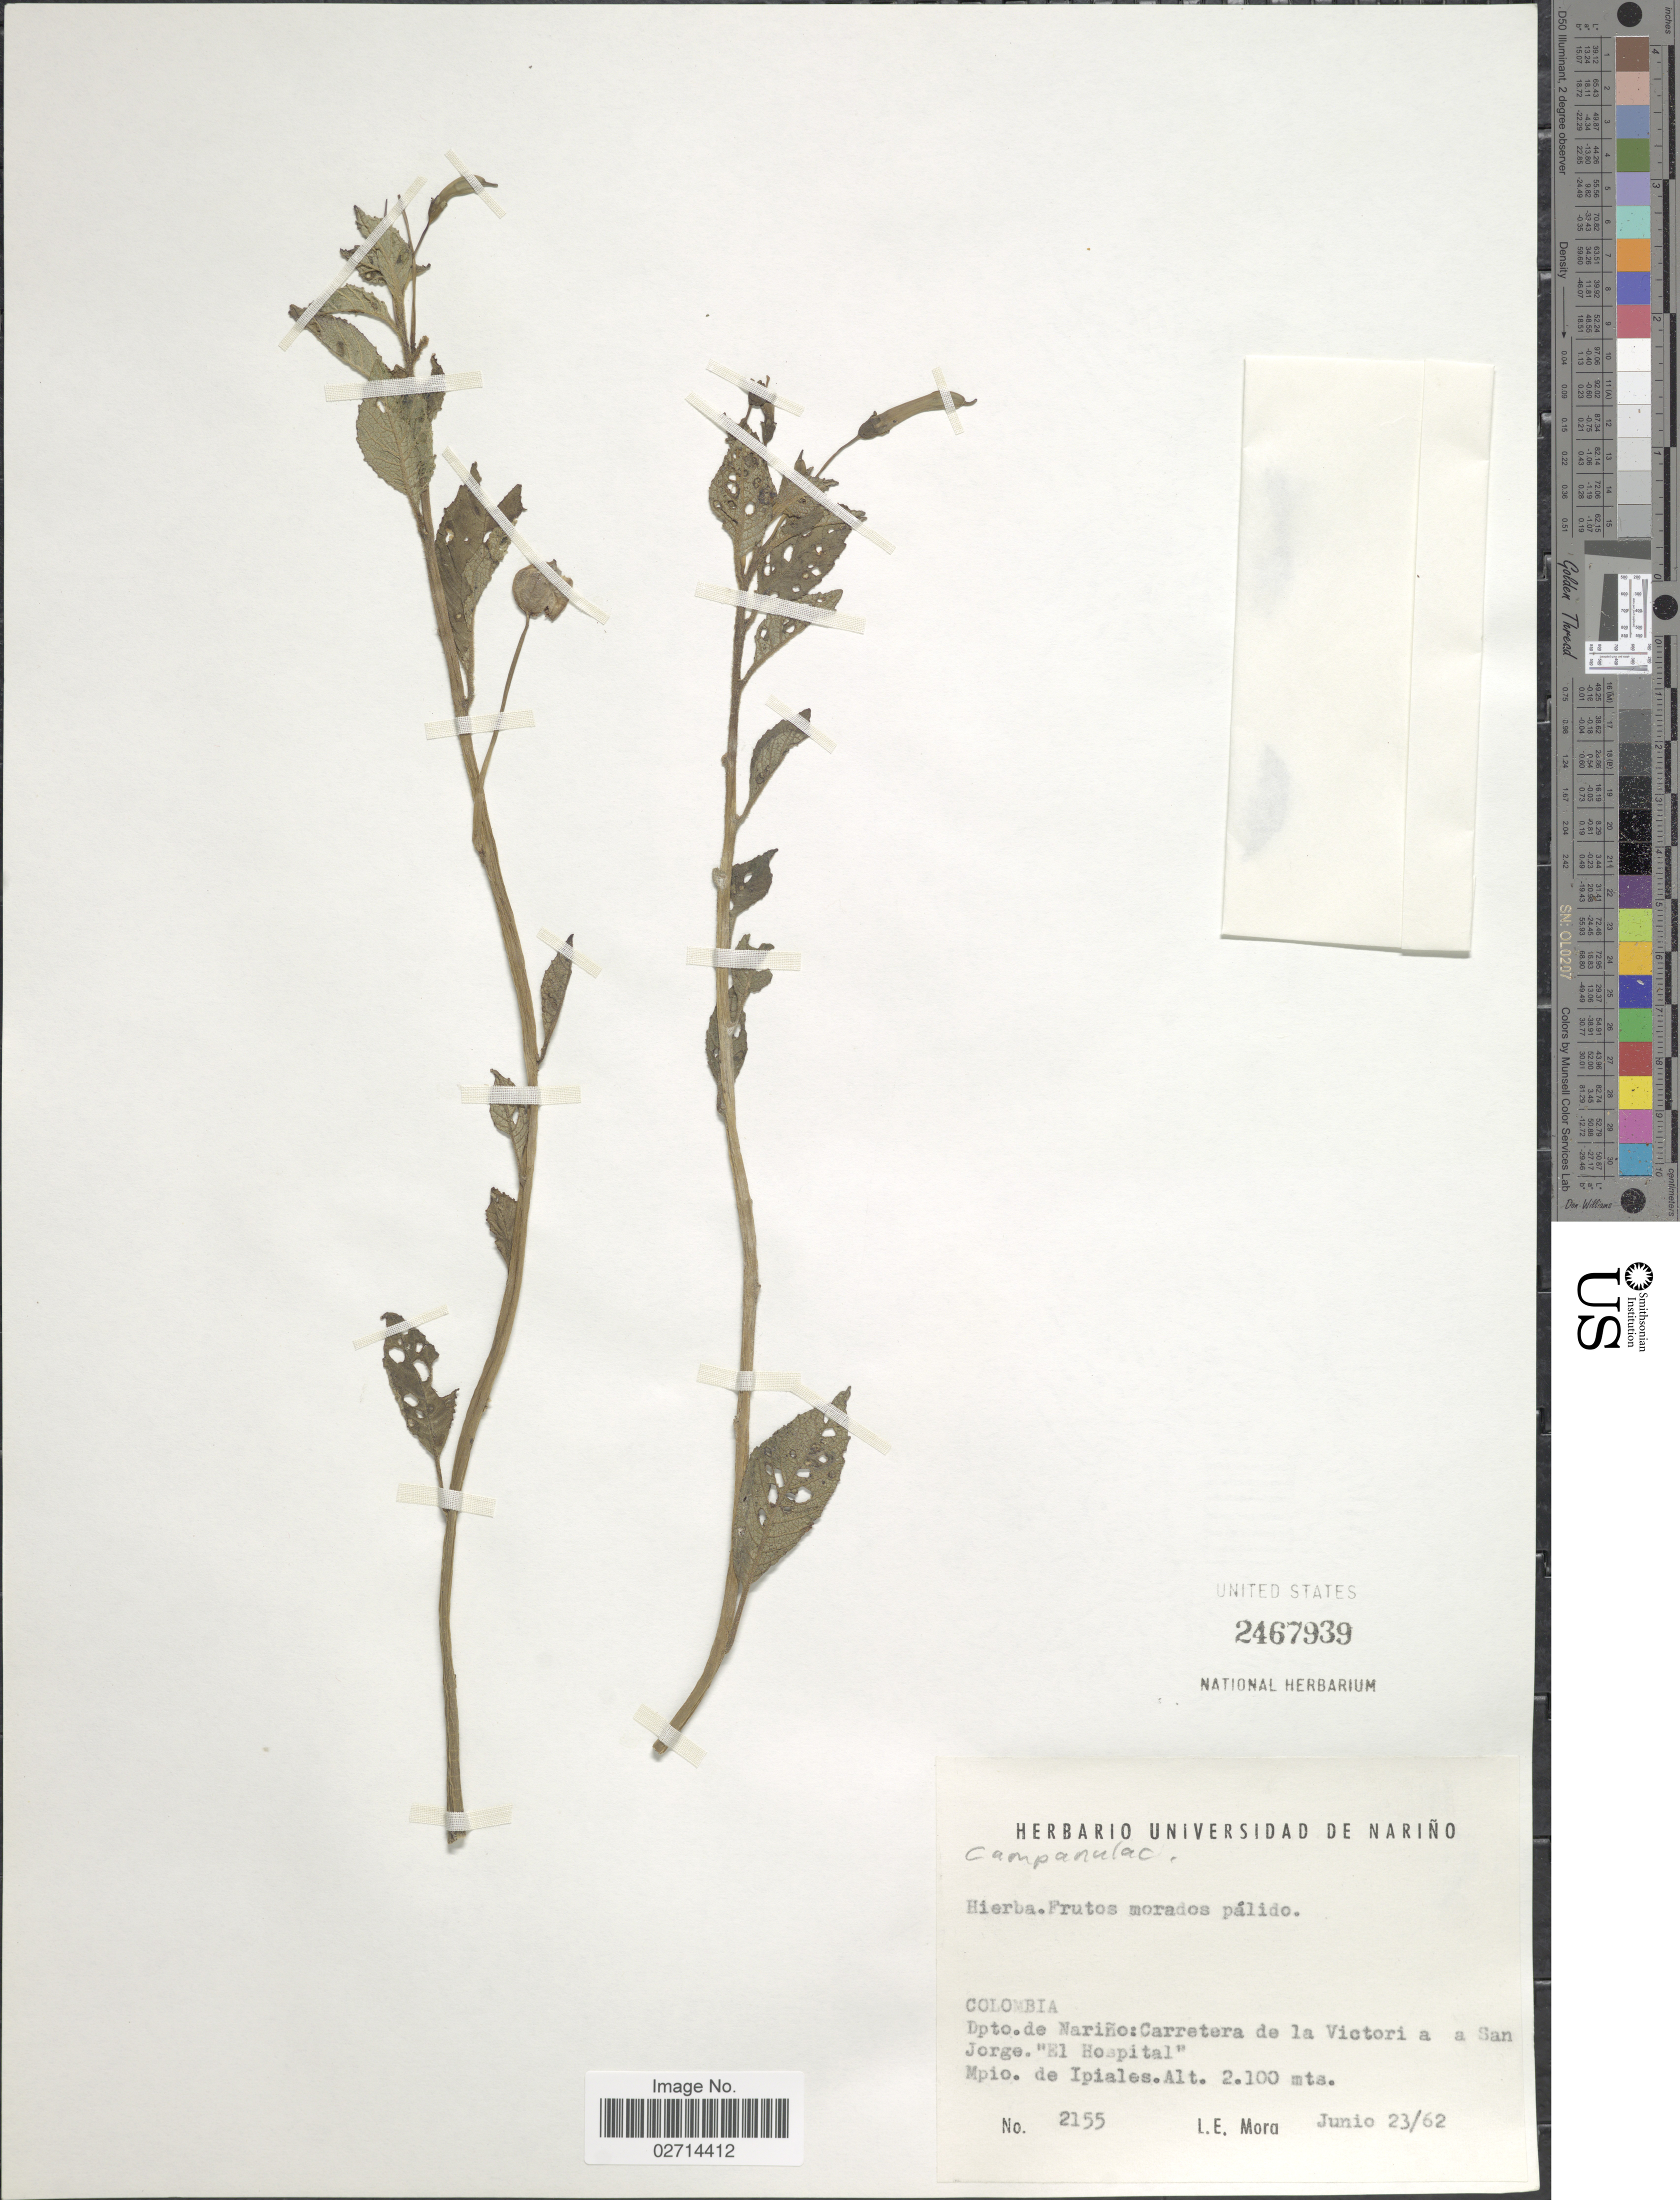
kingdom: Plantae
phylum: Tracheophyta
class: Magnoliopsida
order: Asterales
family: Campanulaceae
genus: Siphocampylus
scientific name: Siphocampylus sp.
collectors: L. Mora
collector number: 2155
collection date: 1962-06-23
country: Colombia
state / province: Nariño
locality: Carretera de la Victori a a San Jorge "El Hospital", Mpio. de Ipiales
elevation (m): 2100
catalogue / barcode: US 2467939